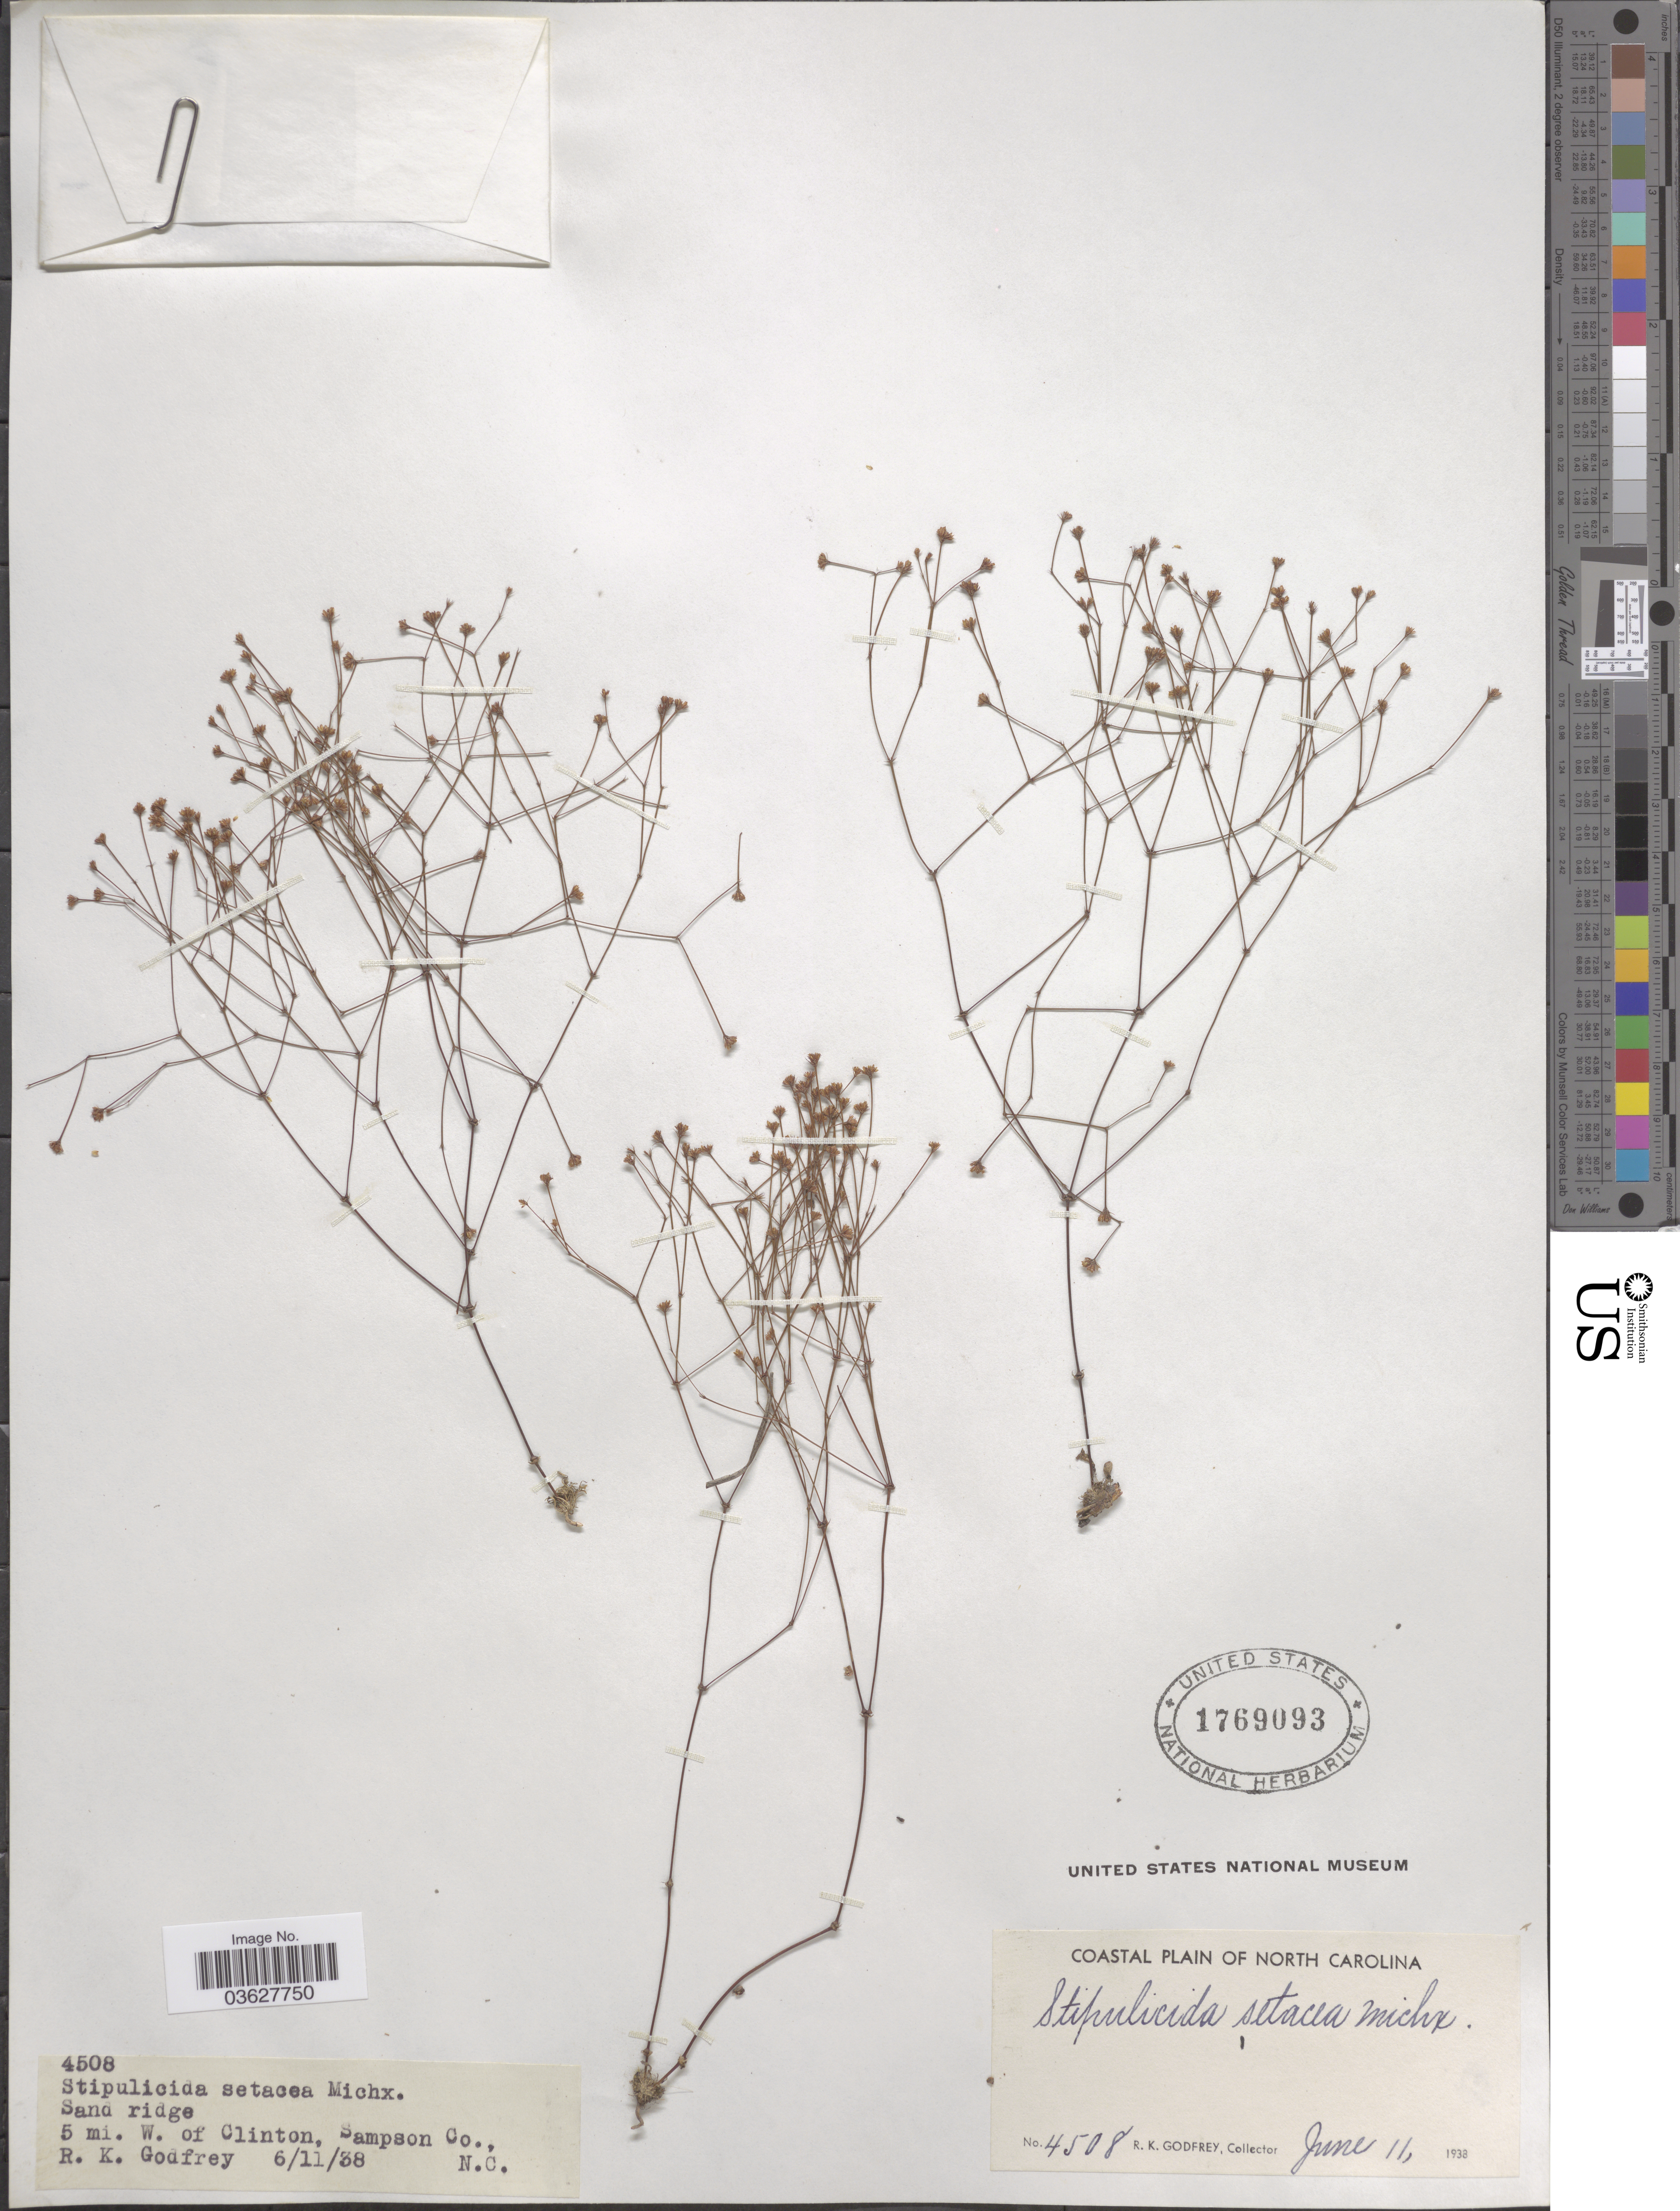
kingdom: Plantae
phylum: Tracheophyta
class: Magnoliopsida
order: Caryophyllales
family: Caryophyllaceae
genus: Stipulicida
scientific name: Stipulicida setacea var. setacea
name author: Michx.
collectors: R. K. Godfrey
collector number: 4508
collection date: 1938-06-11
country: United States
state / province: North Carolina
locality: Coastal Plain of North Carolina. 5 mi. W. of Clinton, Sampson Co.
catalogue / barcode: US 1769093